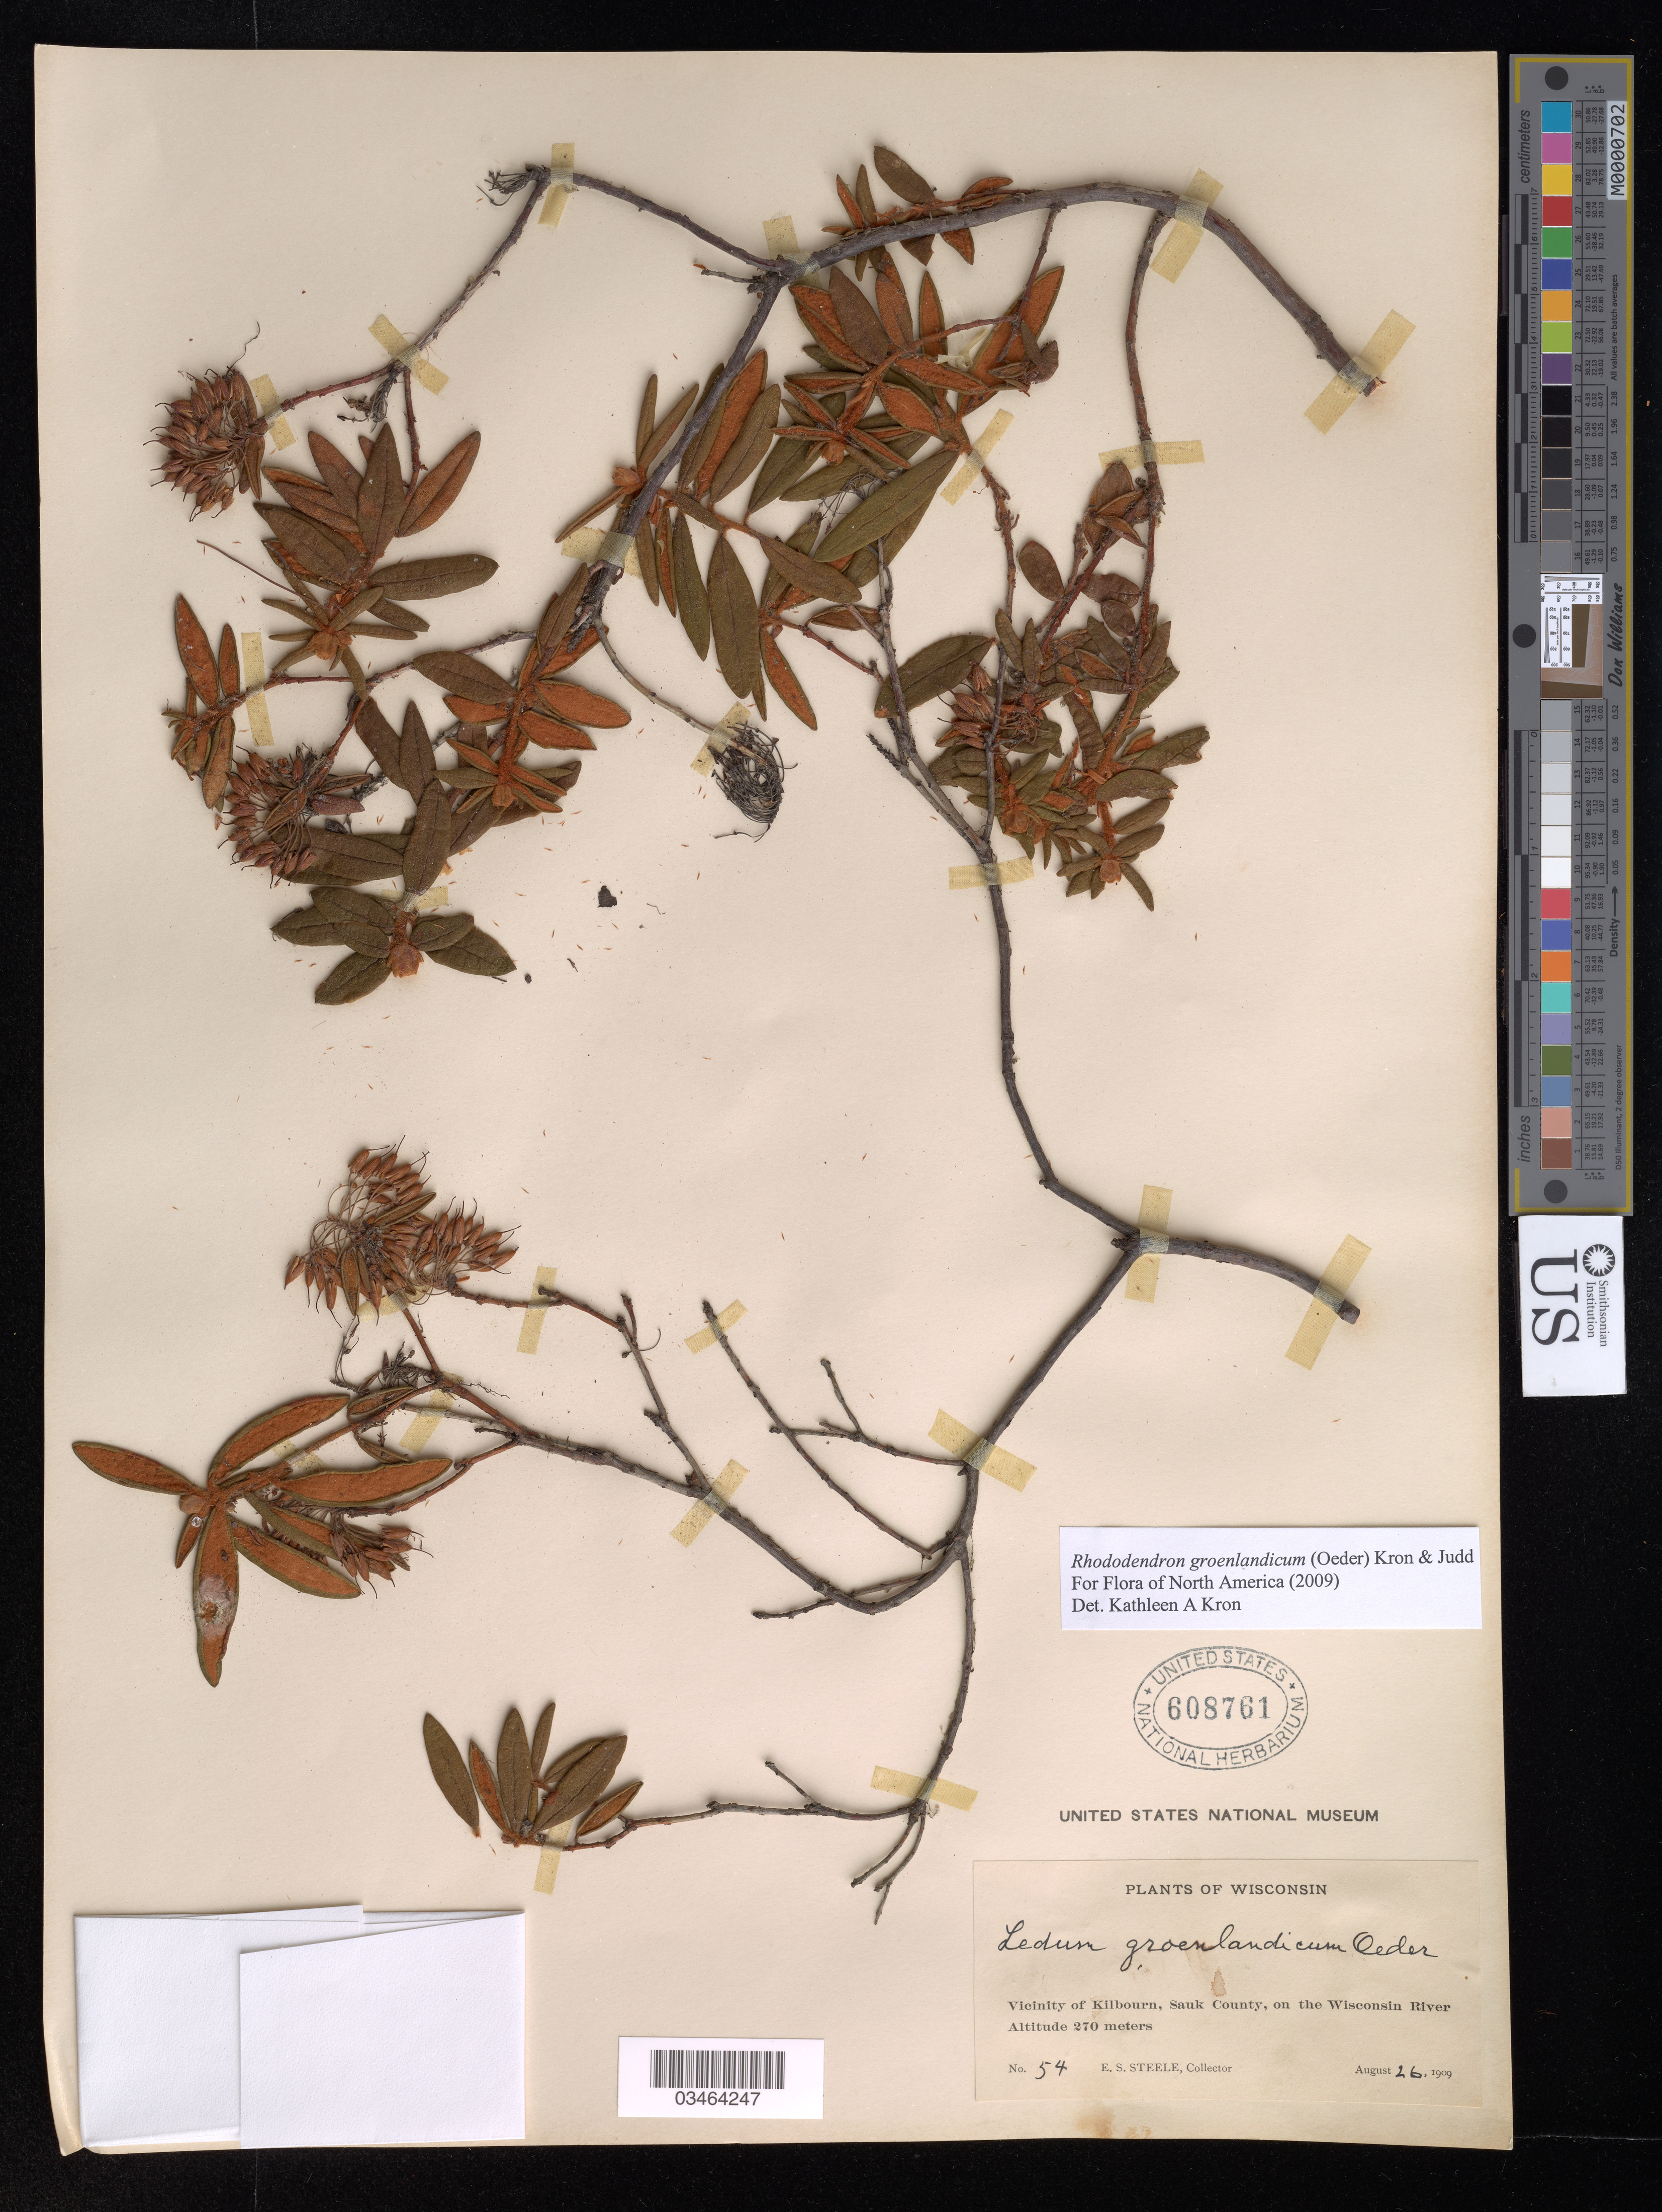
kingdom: Plantae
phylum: Tracheophyta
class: Magnoliopsida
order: Ericales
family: Ericaceae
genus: Rhododendron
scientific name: Rhododendron groenlandicum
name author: (Oeder) Kron & Judd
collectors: E. Steele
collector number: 54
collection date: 1909-08-26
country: United States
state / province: Wisconsin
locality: Vicinity of Kilbourn, Sauk County, on the Wisconsin River.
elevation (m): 270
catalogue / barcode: US 608761